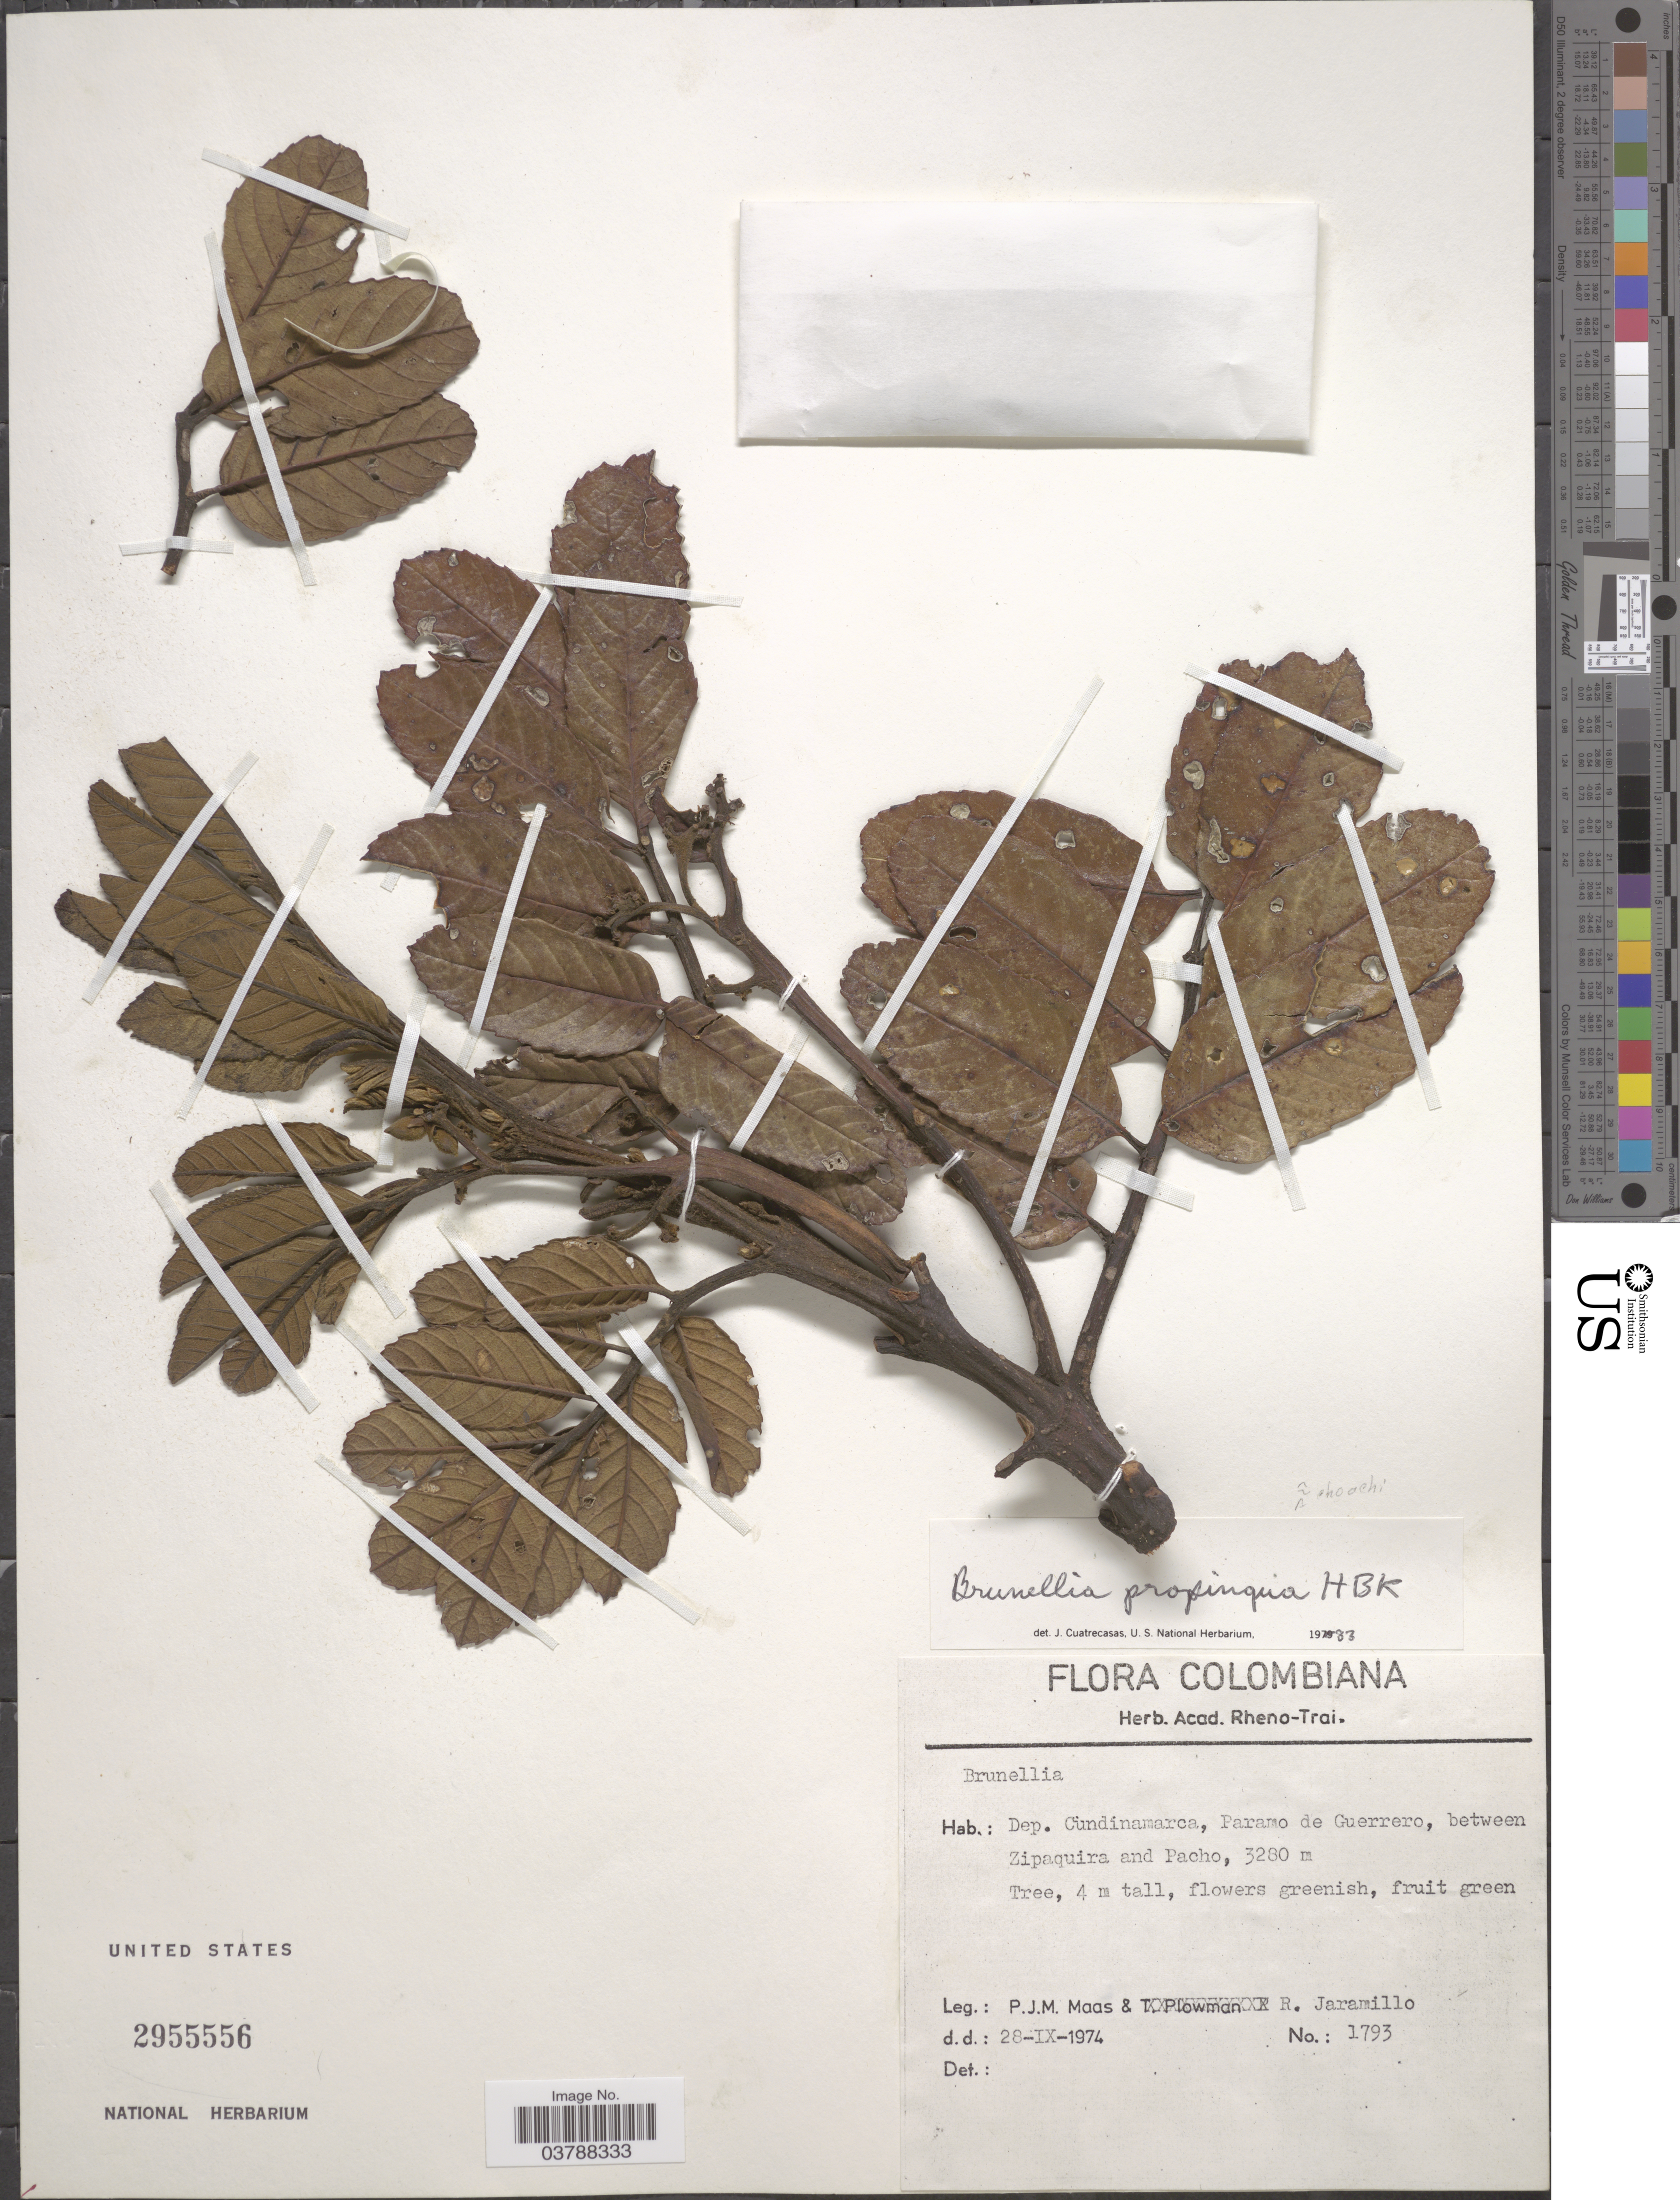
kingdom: Plantae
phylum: Tracheophyta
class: Magnoliopsida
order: Oxalidales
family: Brunelliaceae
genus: Brunellia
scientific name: Brunellia propinqua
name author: Kunth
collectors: P. Maas & R. Jaramillo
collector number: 1793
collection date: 1974-09-28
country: Colombia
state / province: Cundinamarca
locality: Dep. Cundinamarca, Paramo de Guerrero, between Zipaquira and Pacho.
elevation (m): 3280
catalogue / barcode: US 2955556